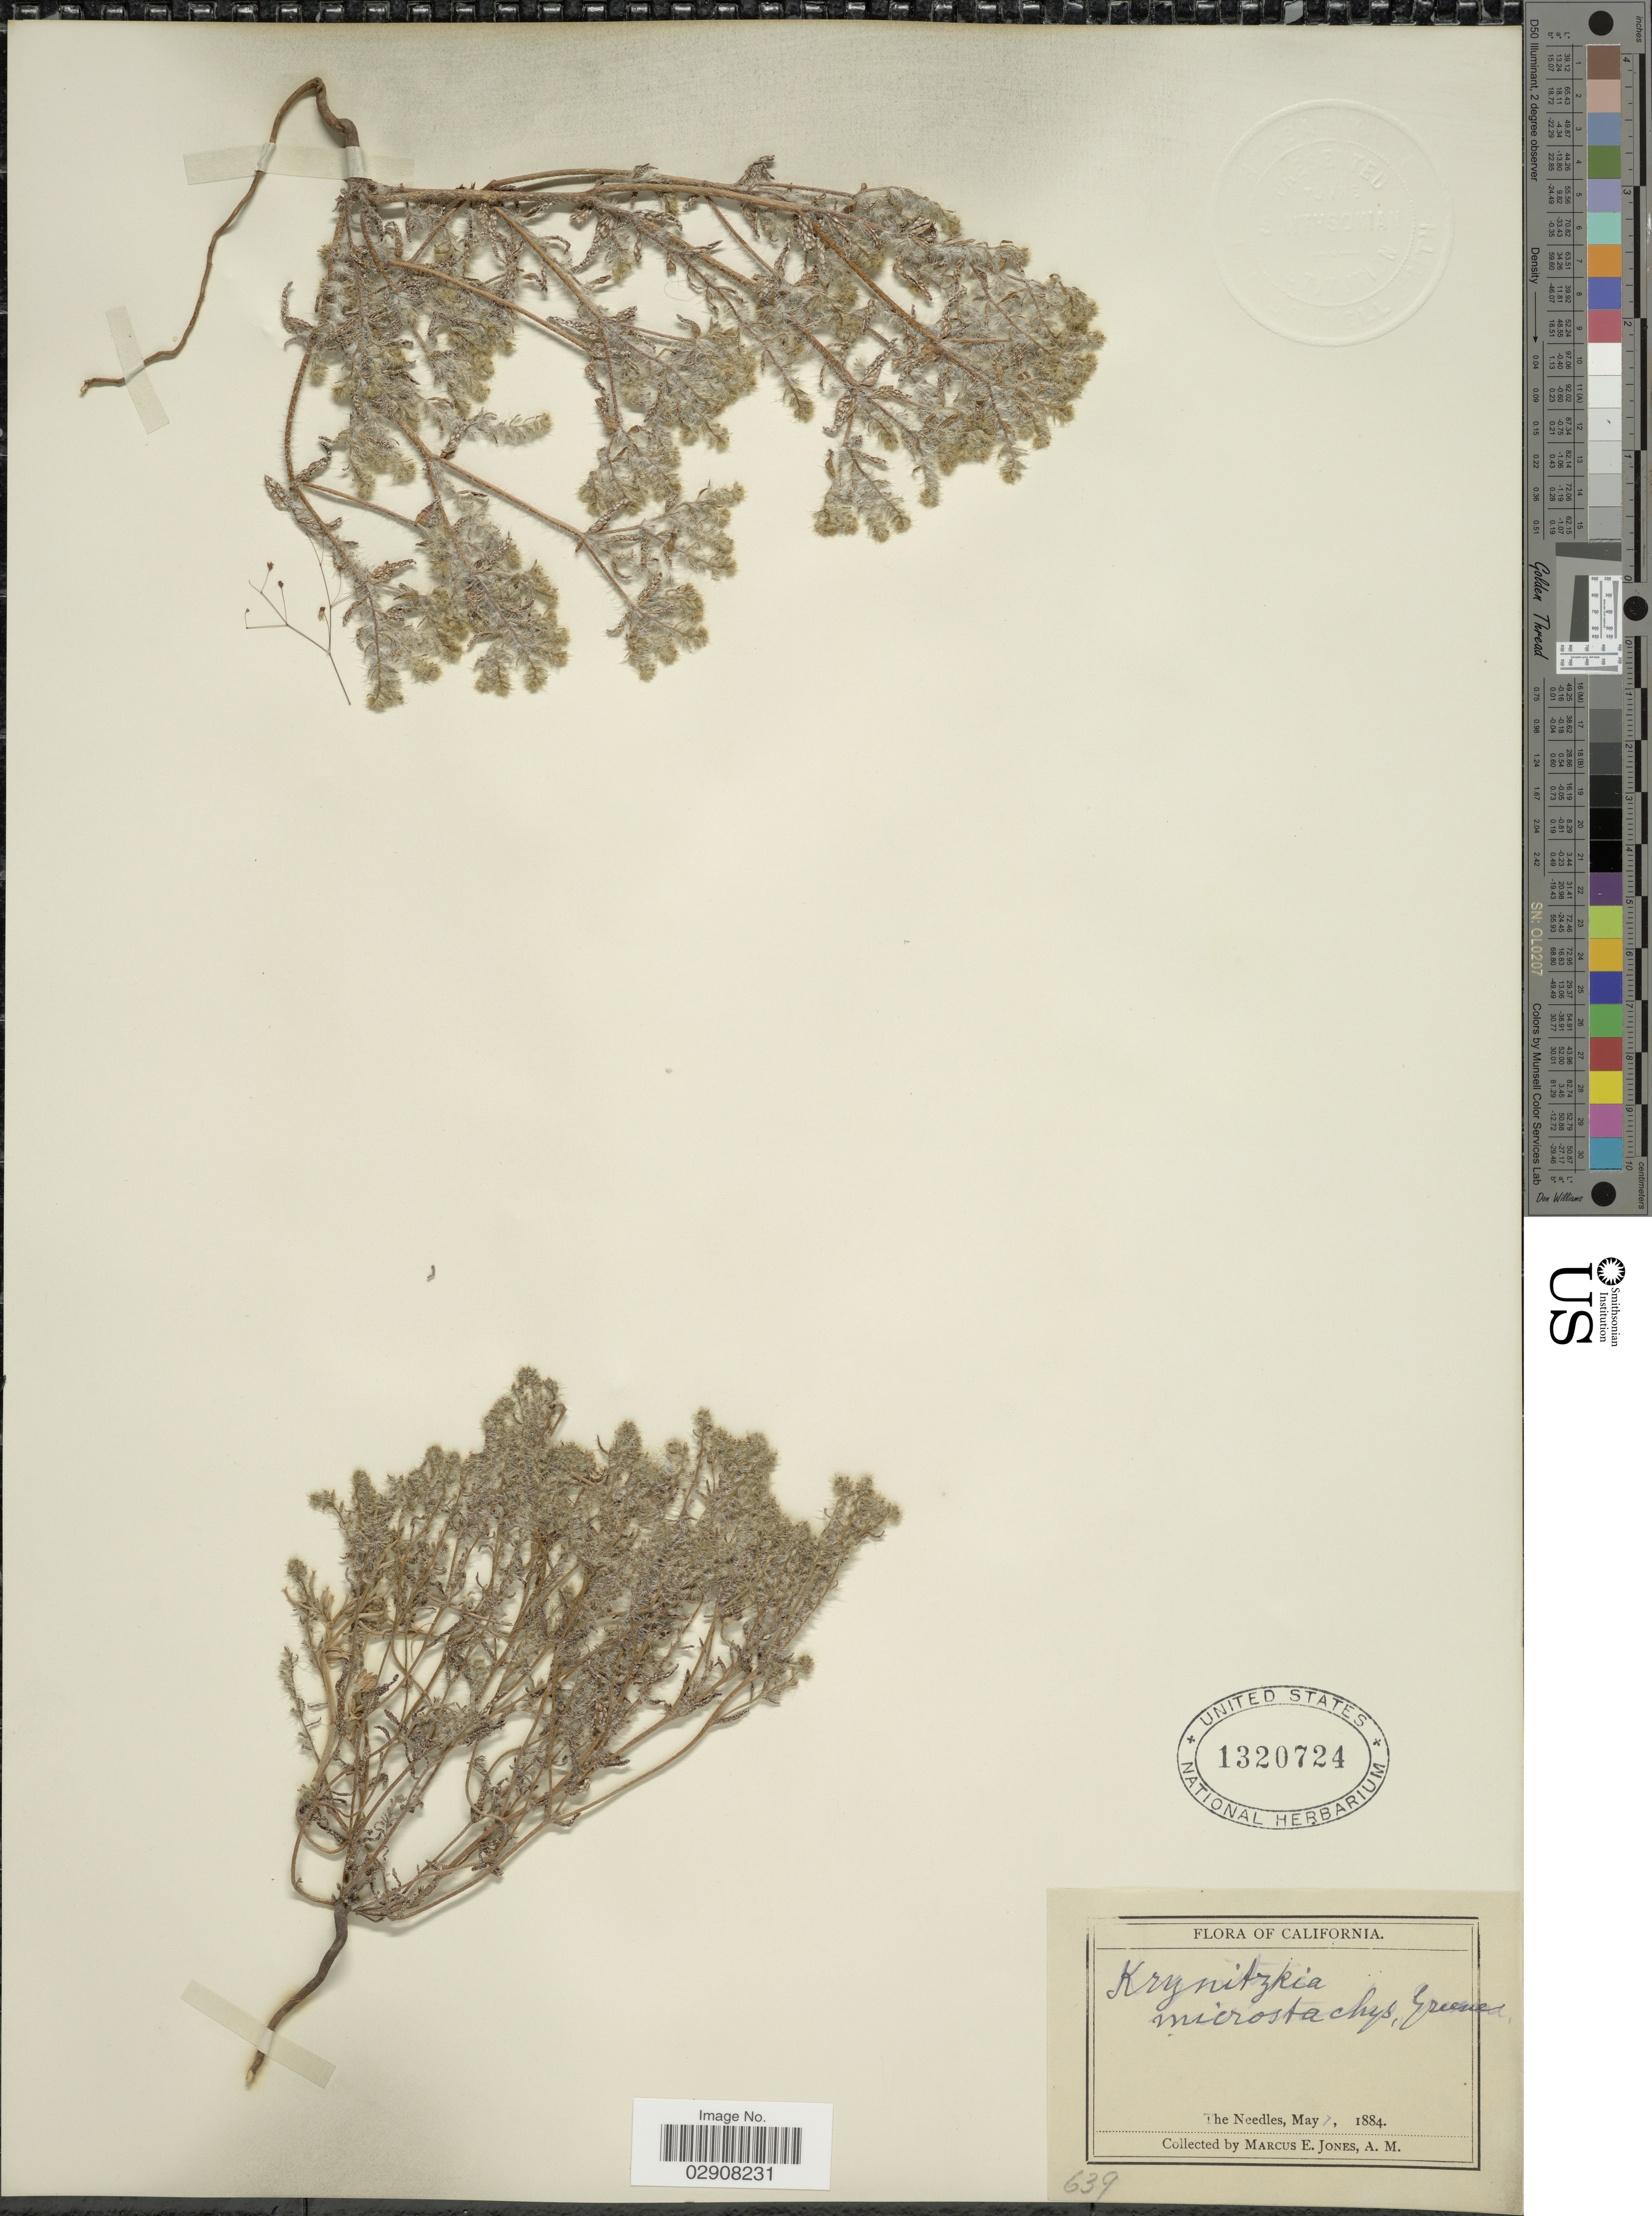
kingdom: Plantae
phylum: Tracheophyta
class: Magnoliopsida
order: Boraginales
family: Boraginaceae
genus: Cryptantha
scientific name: Cryptantha muricata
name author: (Hook. & Arn.) A. Nelson & J.F. Macbr.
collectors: M. E. Jones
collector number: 639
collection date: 1884-05-07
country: United States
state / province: California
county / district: San Bernardino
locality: The Needles.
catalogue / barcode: US 1320724